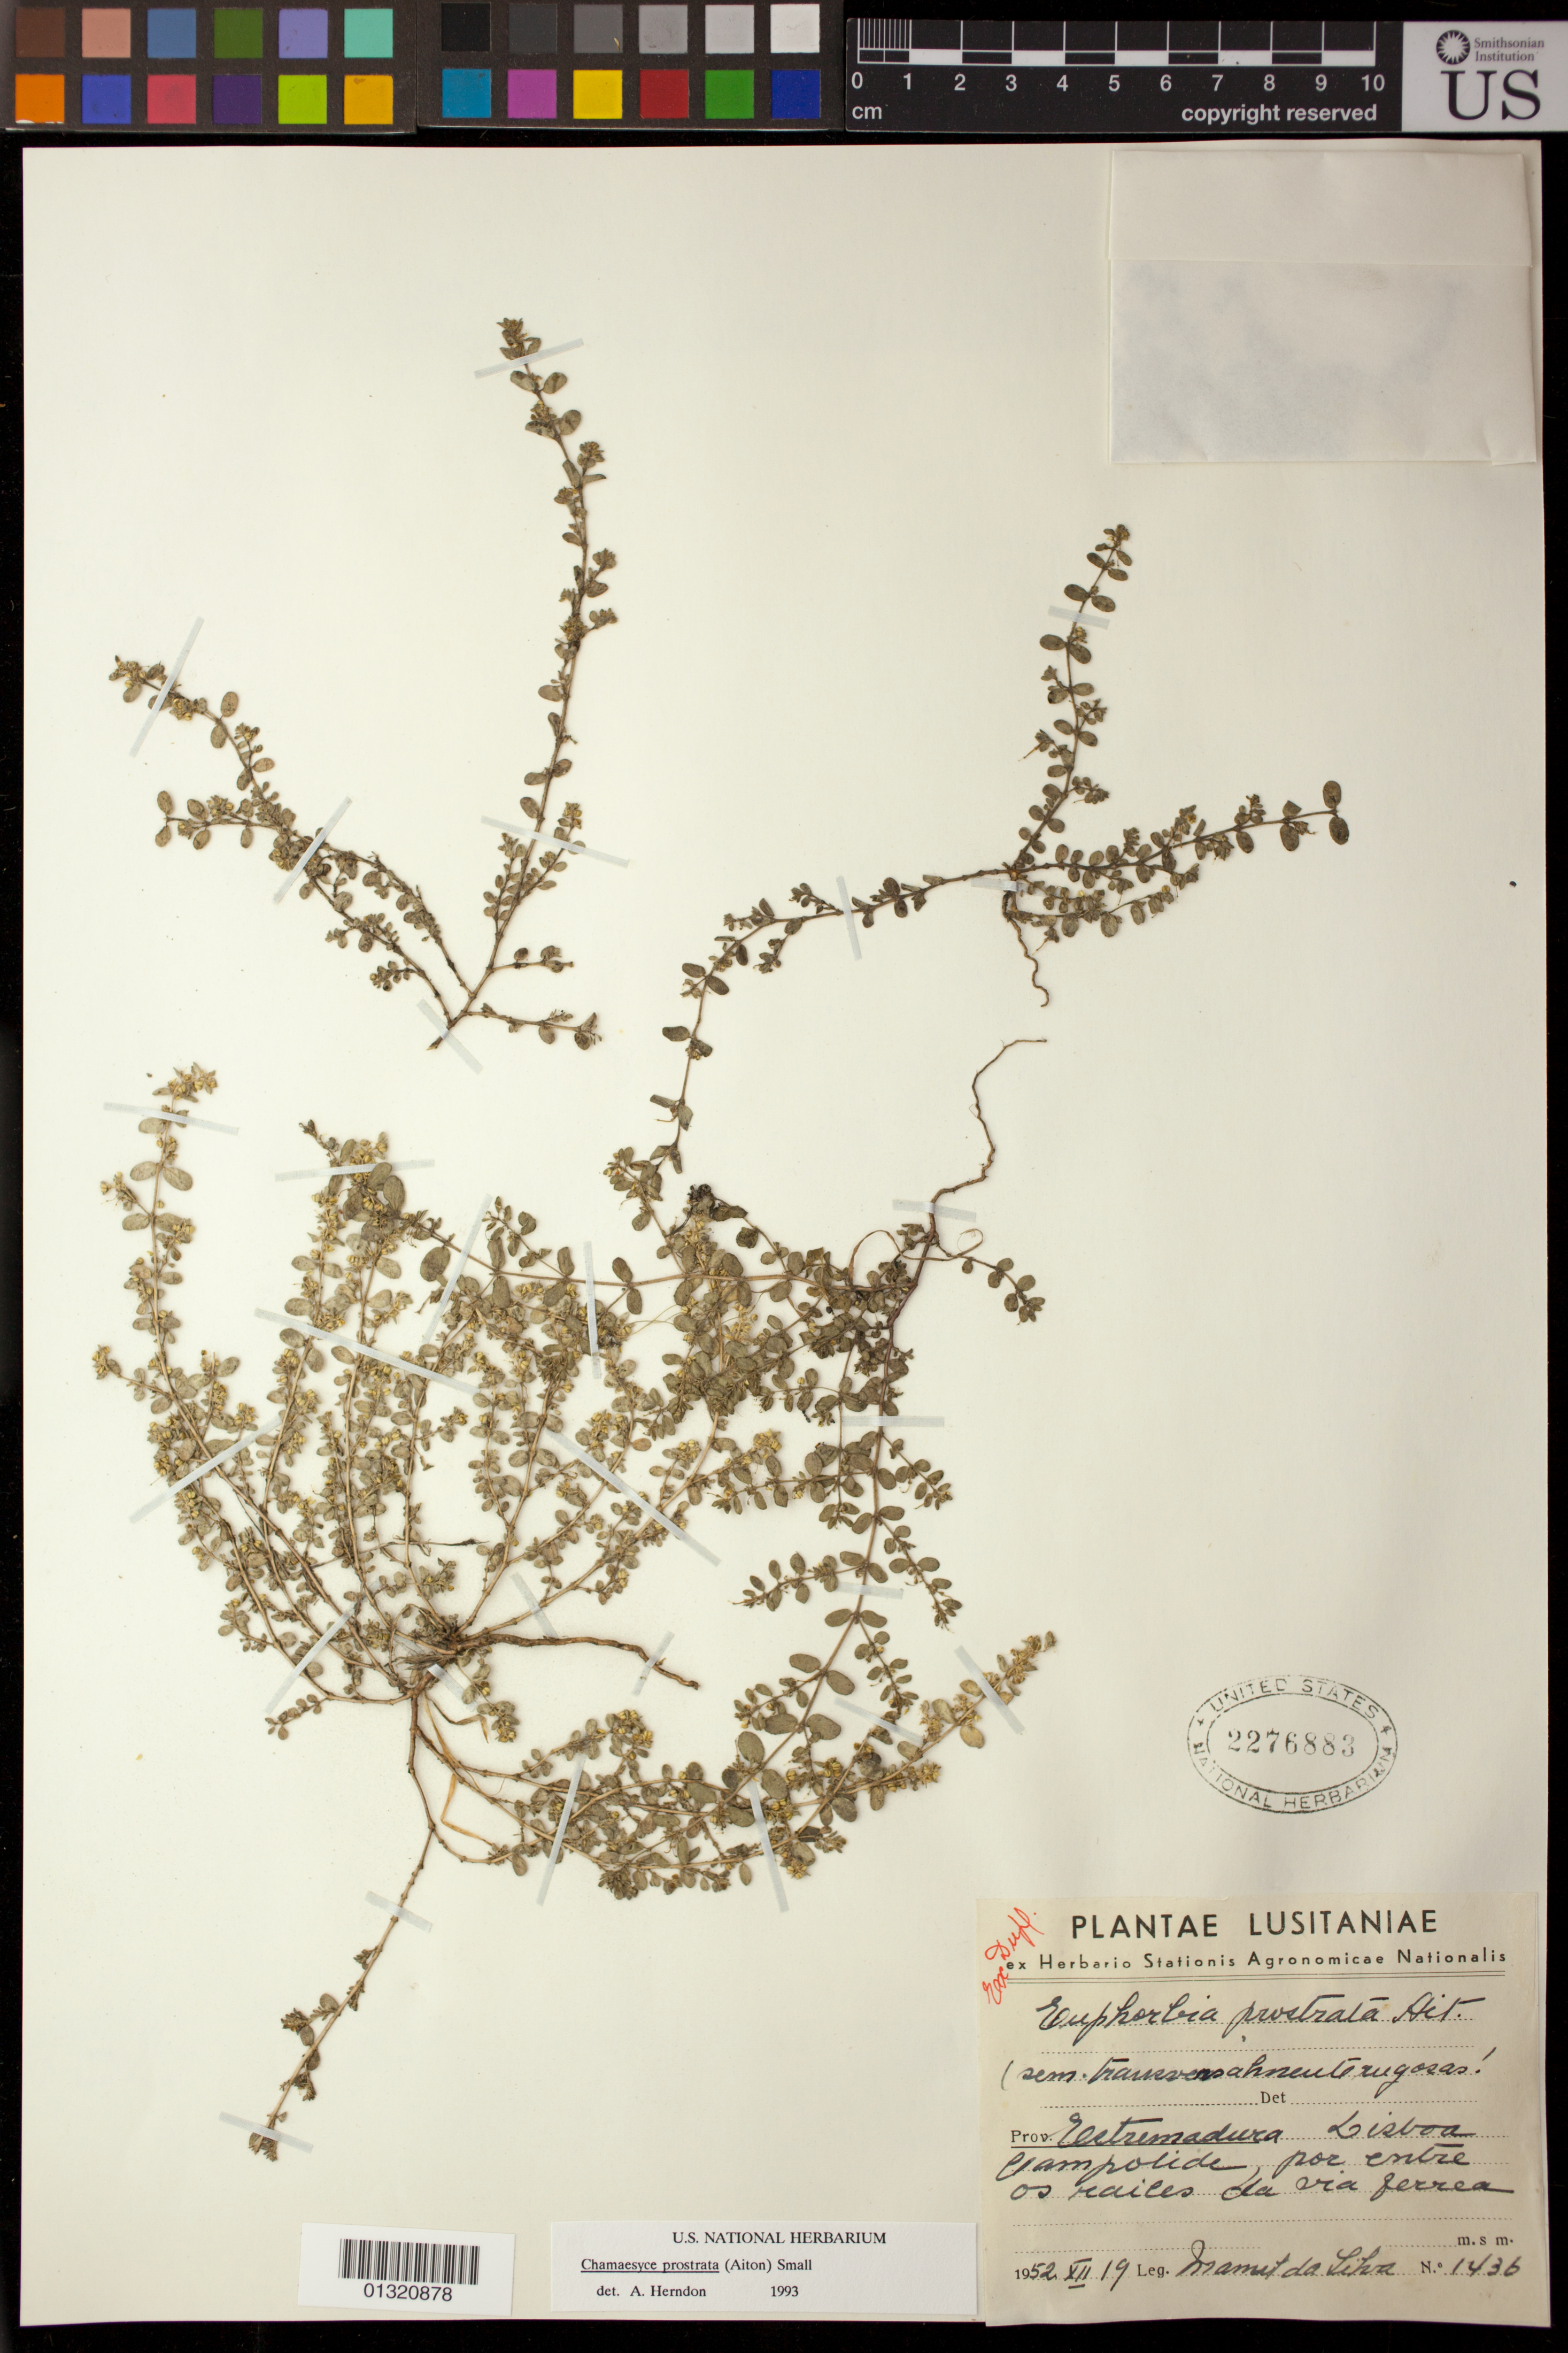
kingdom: Plantae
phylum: Tracheophyta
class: Magnoliopsida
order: Malpighiales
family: Euphorbiaceae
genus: Euphorbia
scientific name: Euphorbia prostrata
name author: Aiton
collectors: M. da Liha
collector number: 1436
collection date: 1952-12-19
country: Portugal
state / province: Lisboa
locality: Estremadura, Campolide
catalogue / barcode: US 2276883